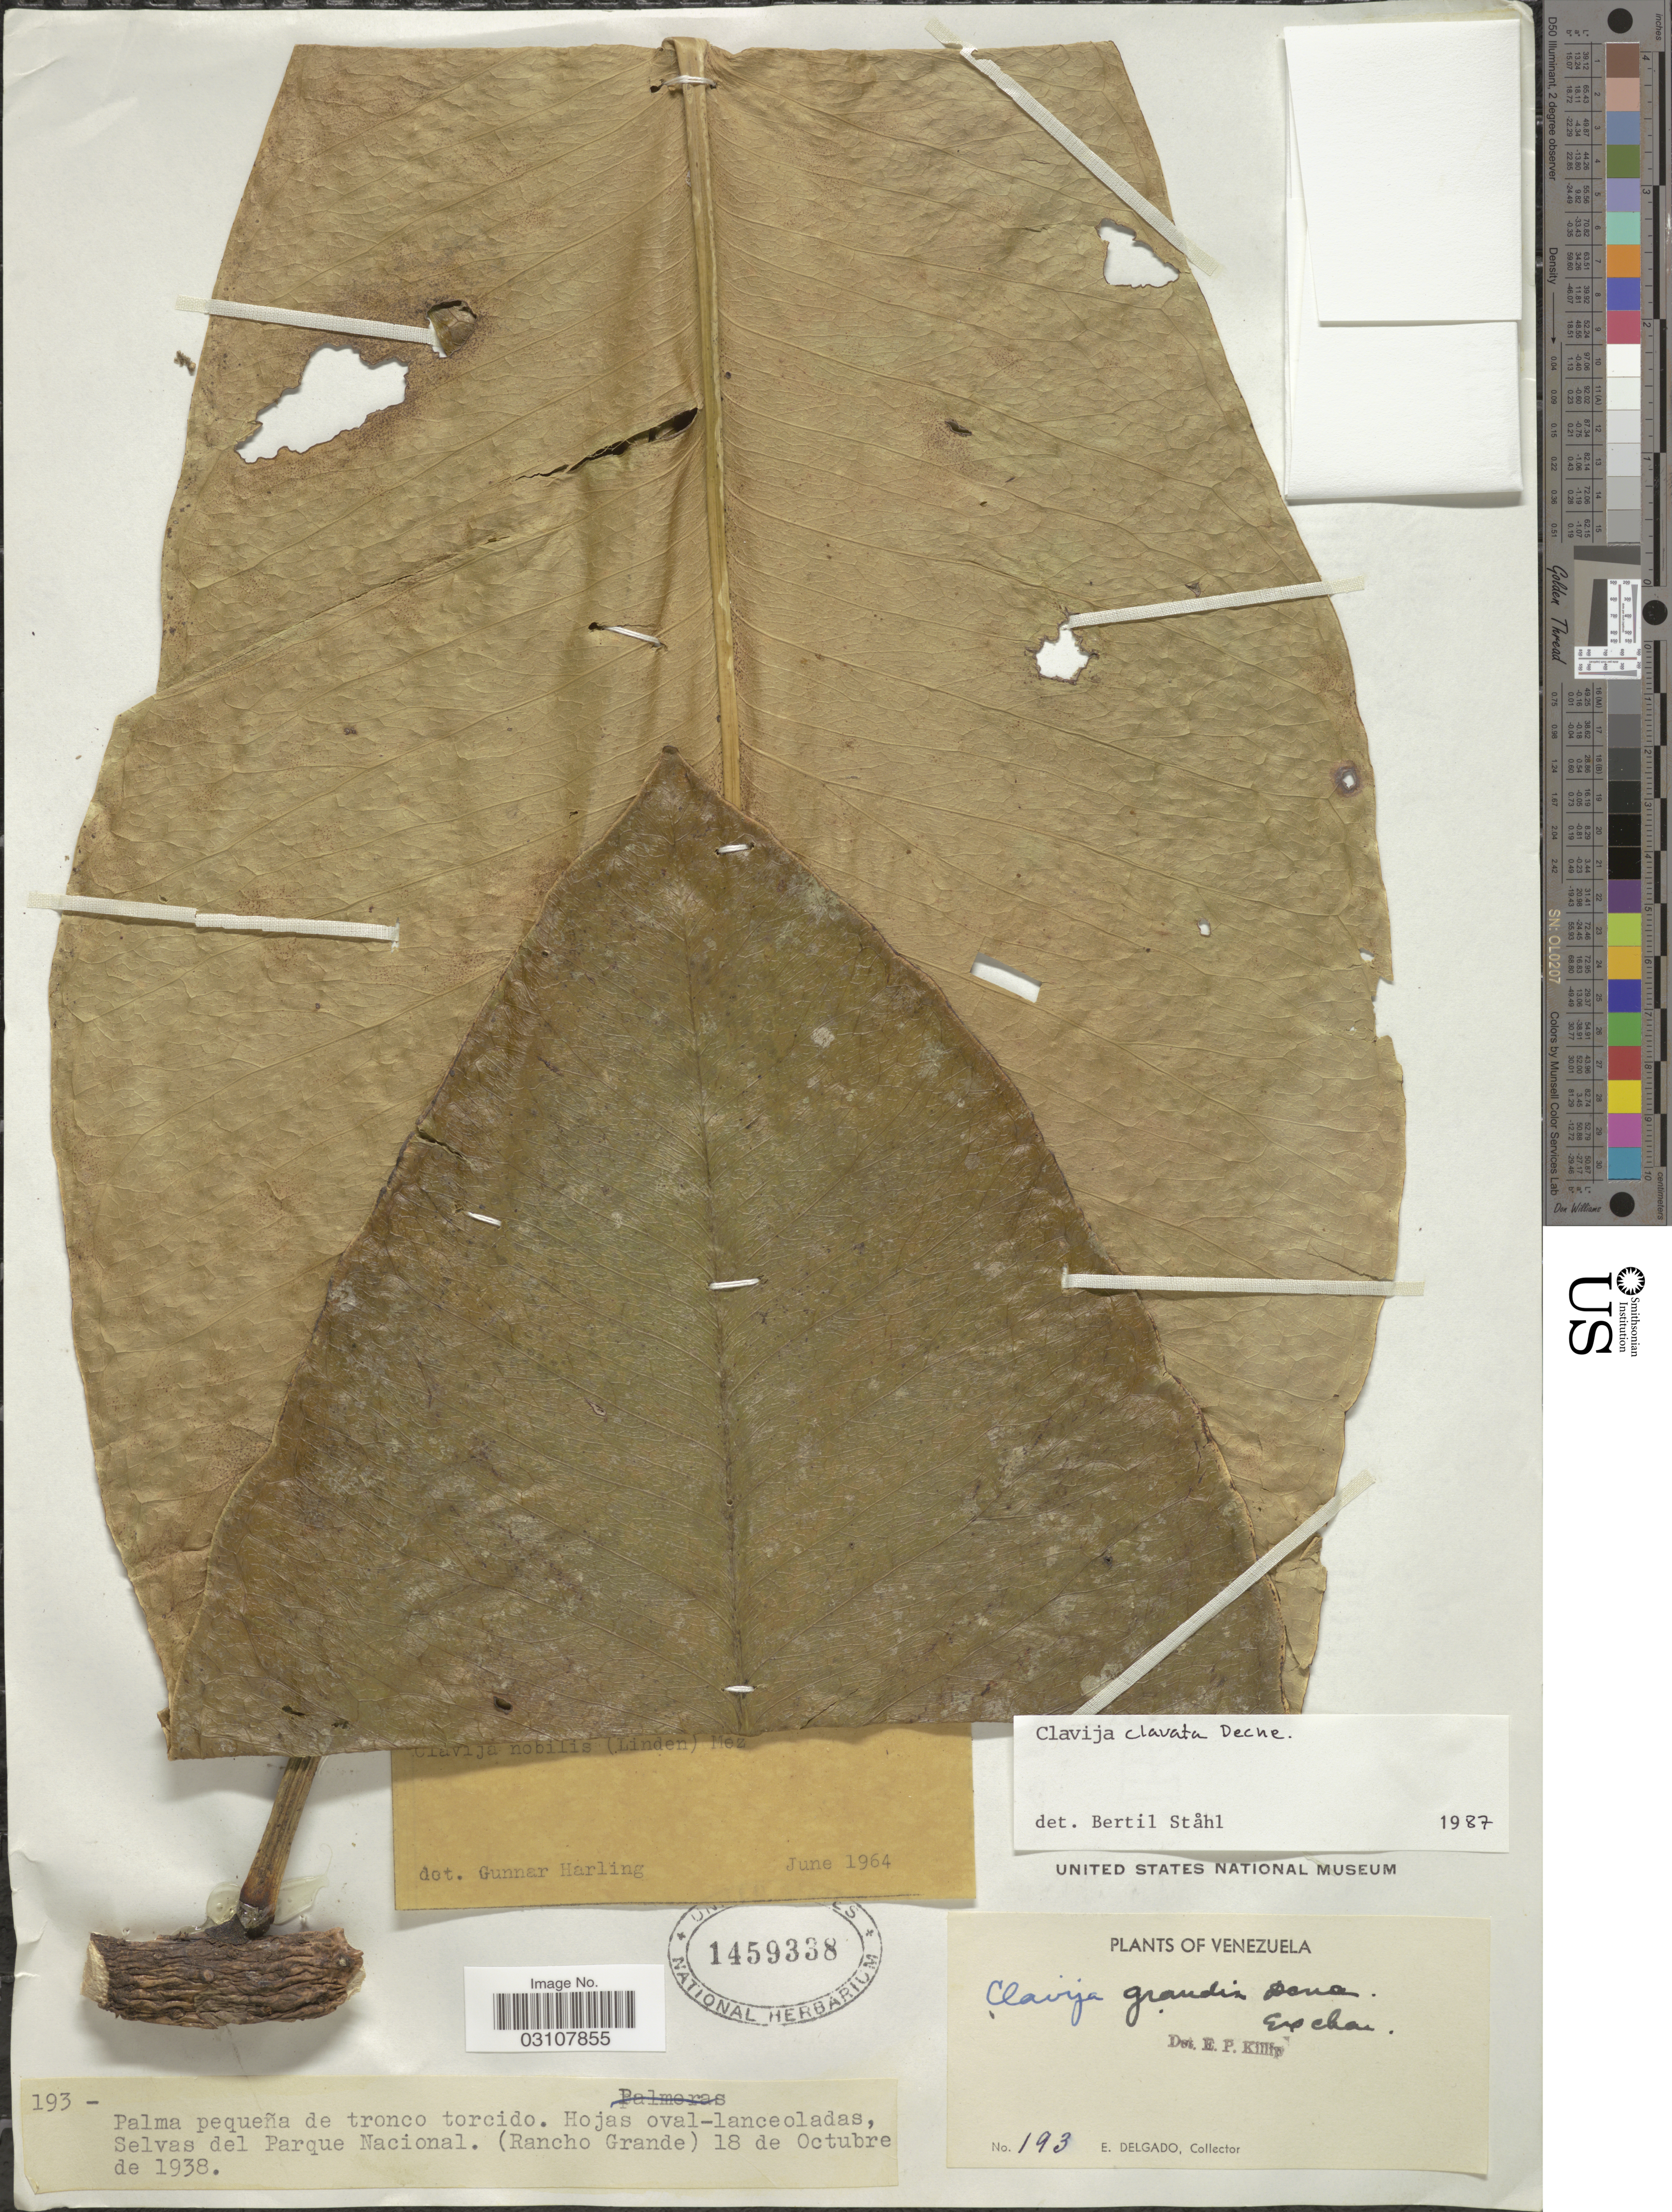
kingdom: Plantae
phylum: Tracheophyta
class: Magnoliopsida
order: Ericales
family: Primulaceae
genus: Clavija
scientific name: Clavija clavata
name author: Decne.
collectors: E. Delgado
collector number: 193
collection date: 1938-10-18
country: Venezuela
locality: Selvas del Parque Nacional. (Rancho Grande).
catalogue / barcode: US 1459338